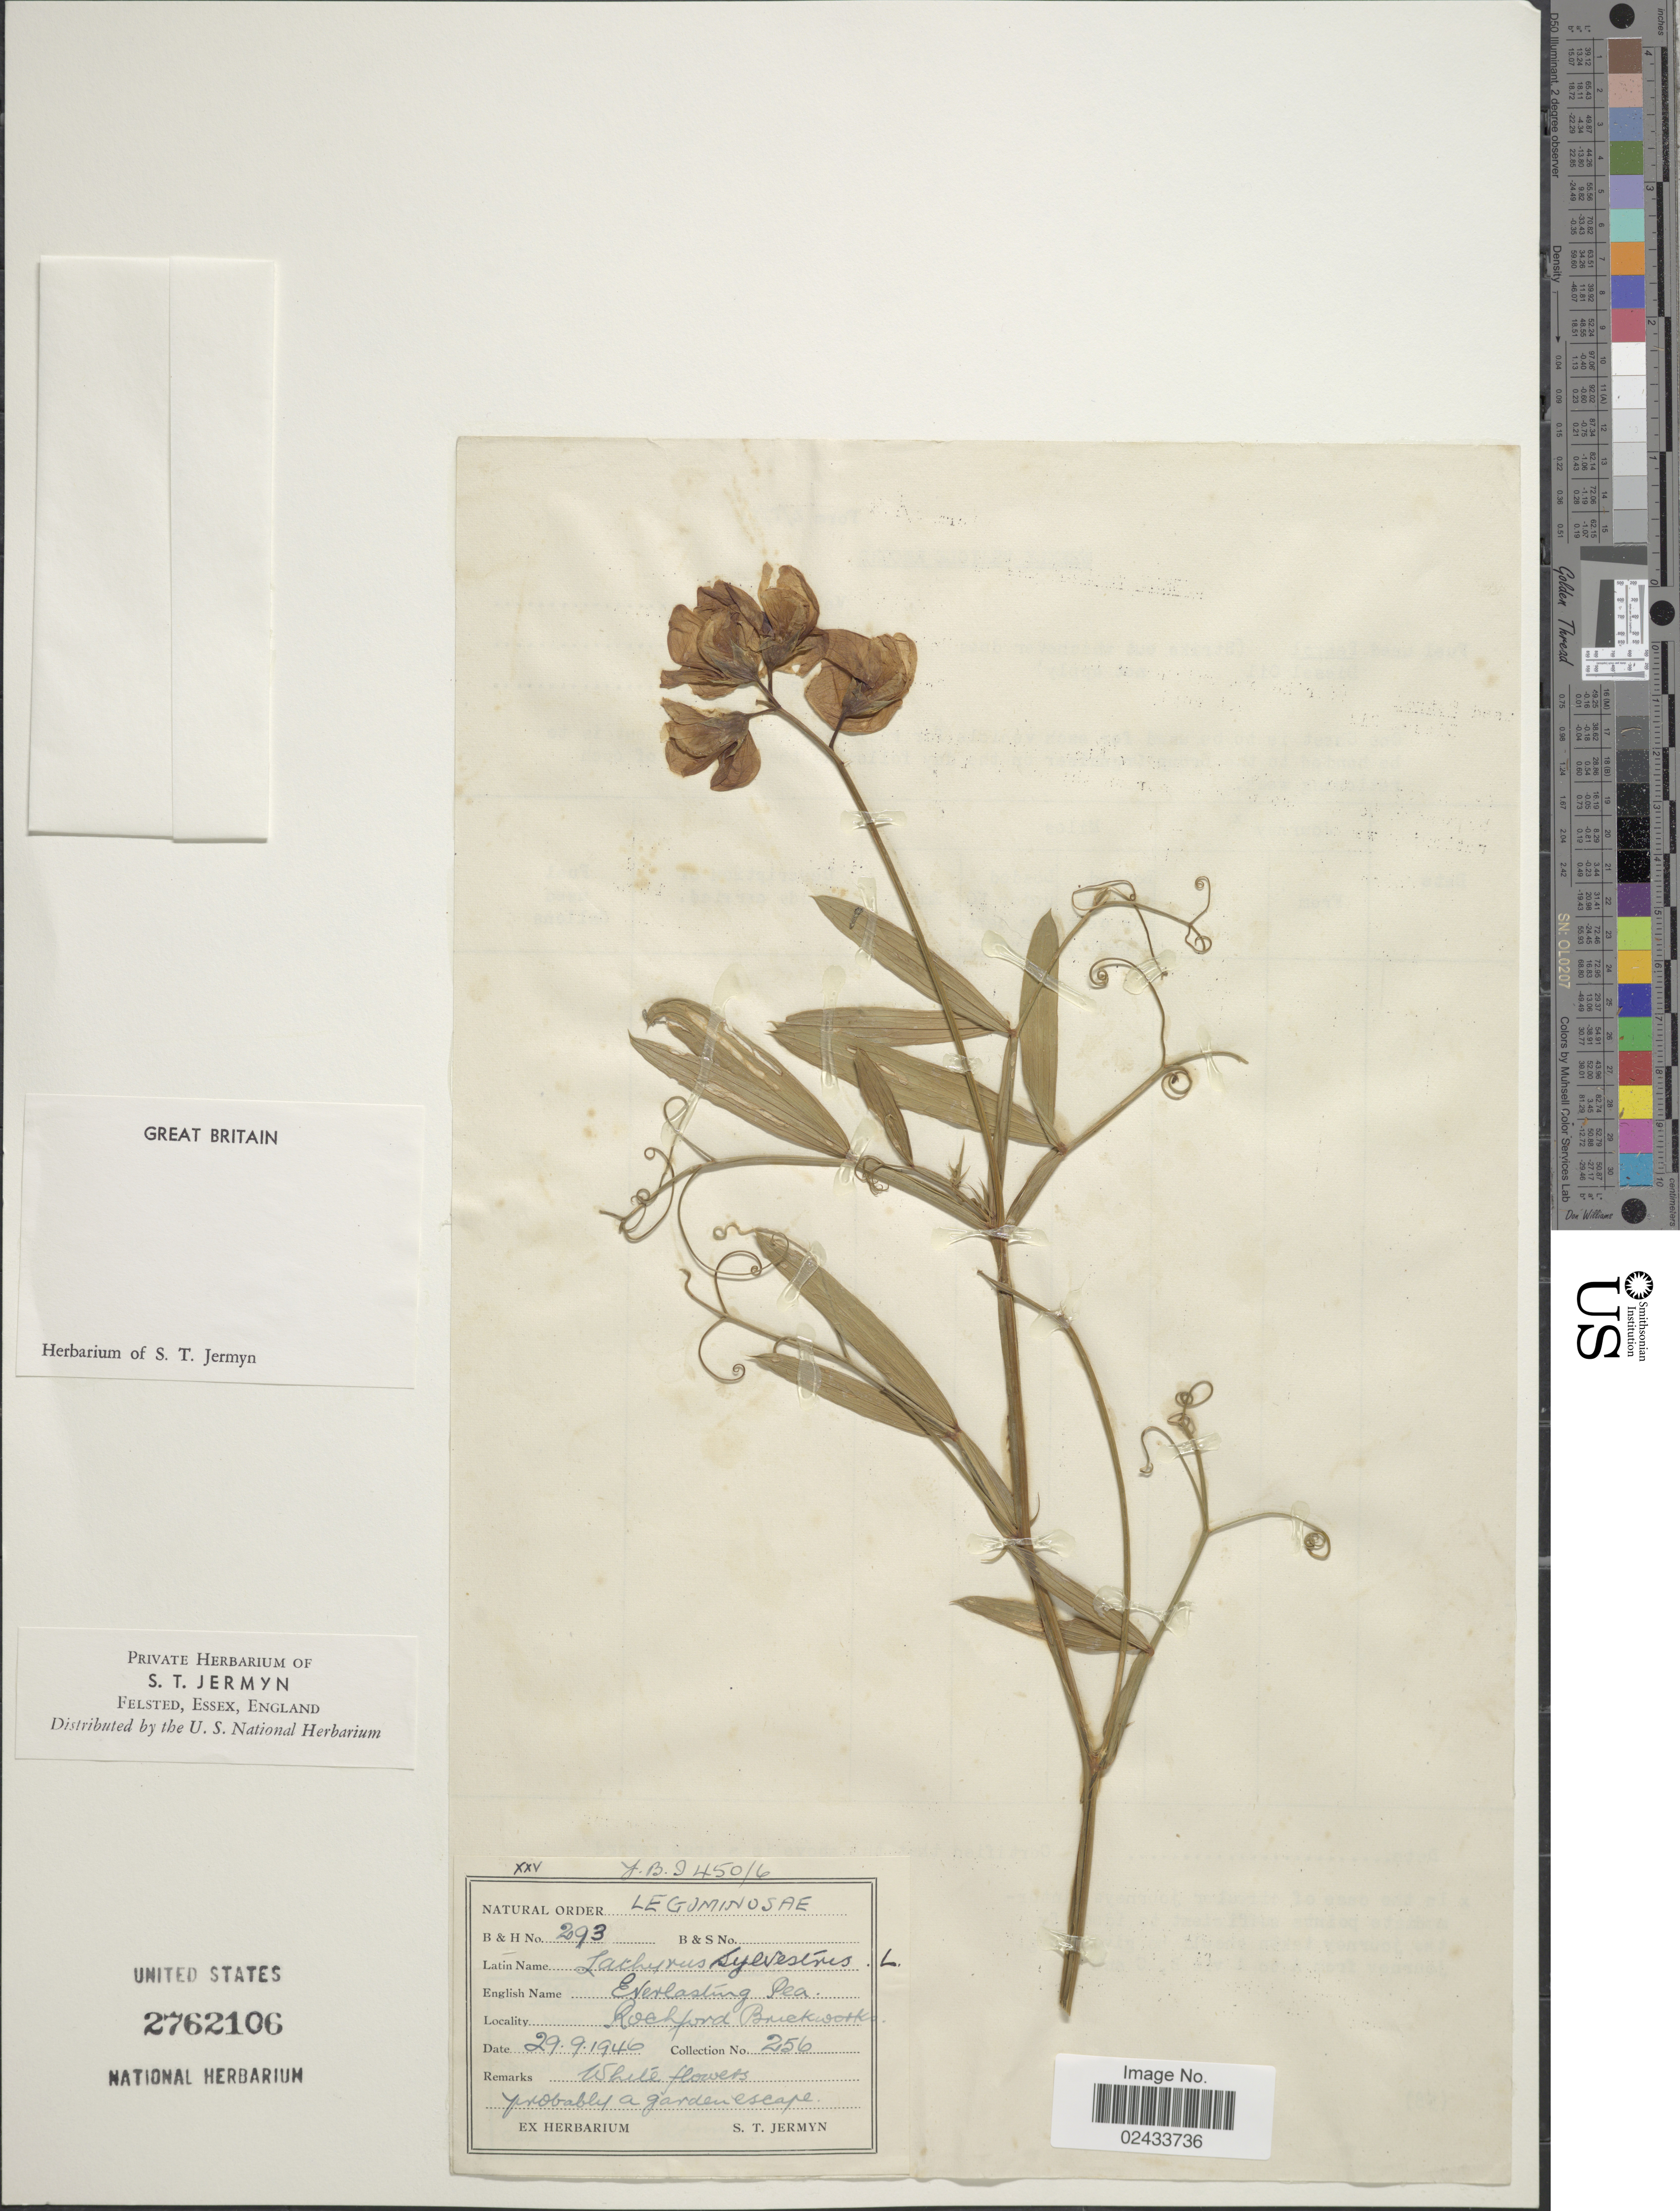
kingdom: Plantae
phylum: Tracheophyta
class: Magnoliopsida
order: Fabales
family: Fabaceae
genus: Lathyrus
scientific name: Lathyrus sylvestris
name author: L.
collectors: ex herb. S. T. Jermyn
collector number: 256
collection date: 1946-09-29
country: United Kingdom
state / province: England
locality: Great Britain, Rochford Brickworks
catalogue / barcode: US 2762106